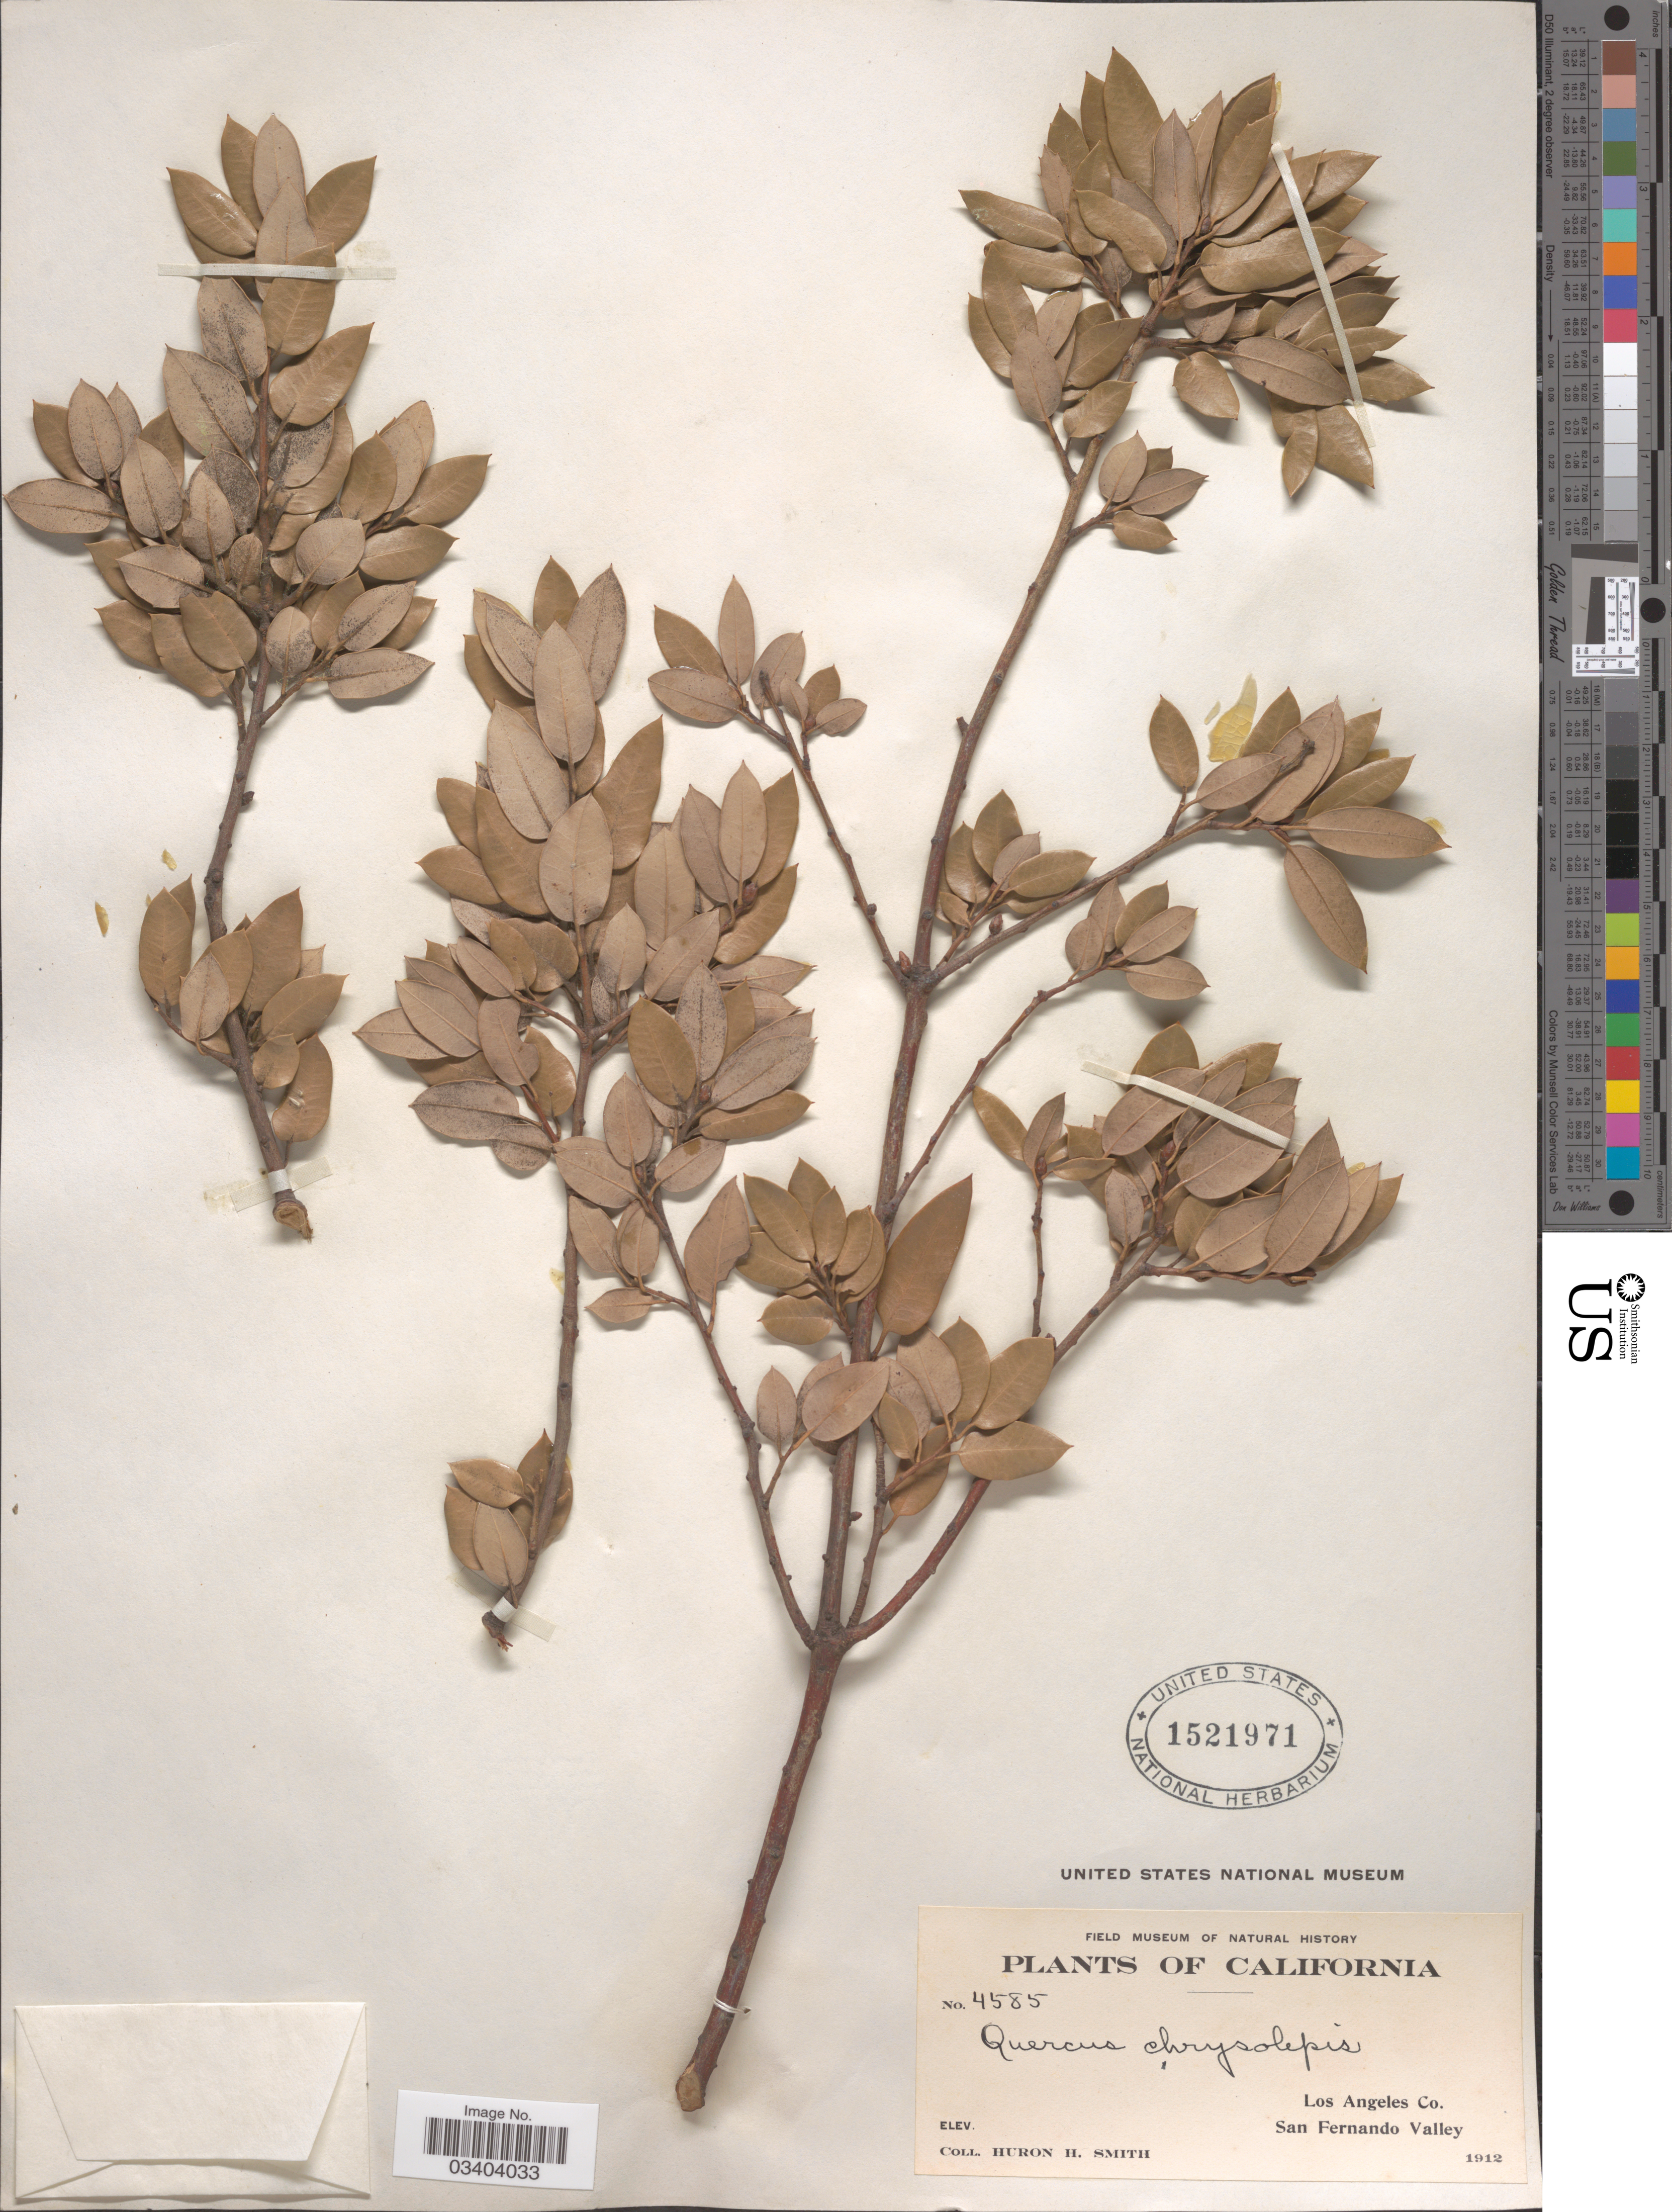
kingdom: Plantae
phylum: Tracheophyta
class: Magnoliopsida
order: Fagales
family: Fagaceae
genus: Quercus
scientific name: Quercus chrysolepis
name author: Liebm.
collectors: Huron H. Smith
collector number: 4585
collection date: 1912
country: United States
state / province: California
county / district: Los Angeles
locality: Los Angeles Co. San Fernando Valley.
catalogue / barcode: US 1521971